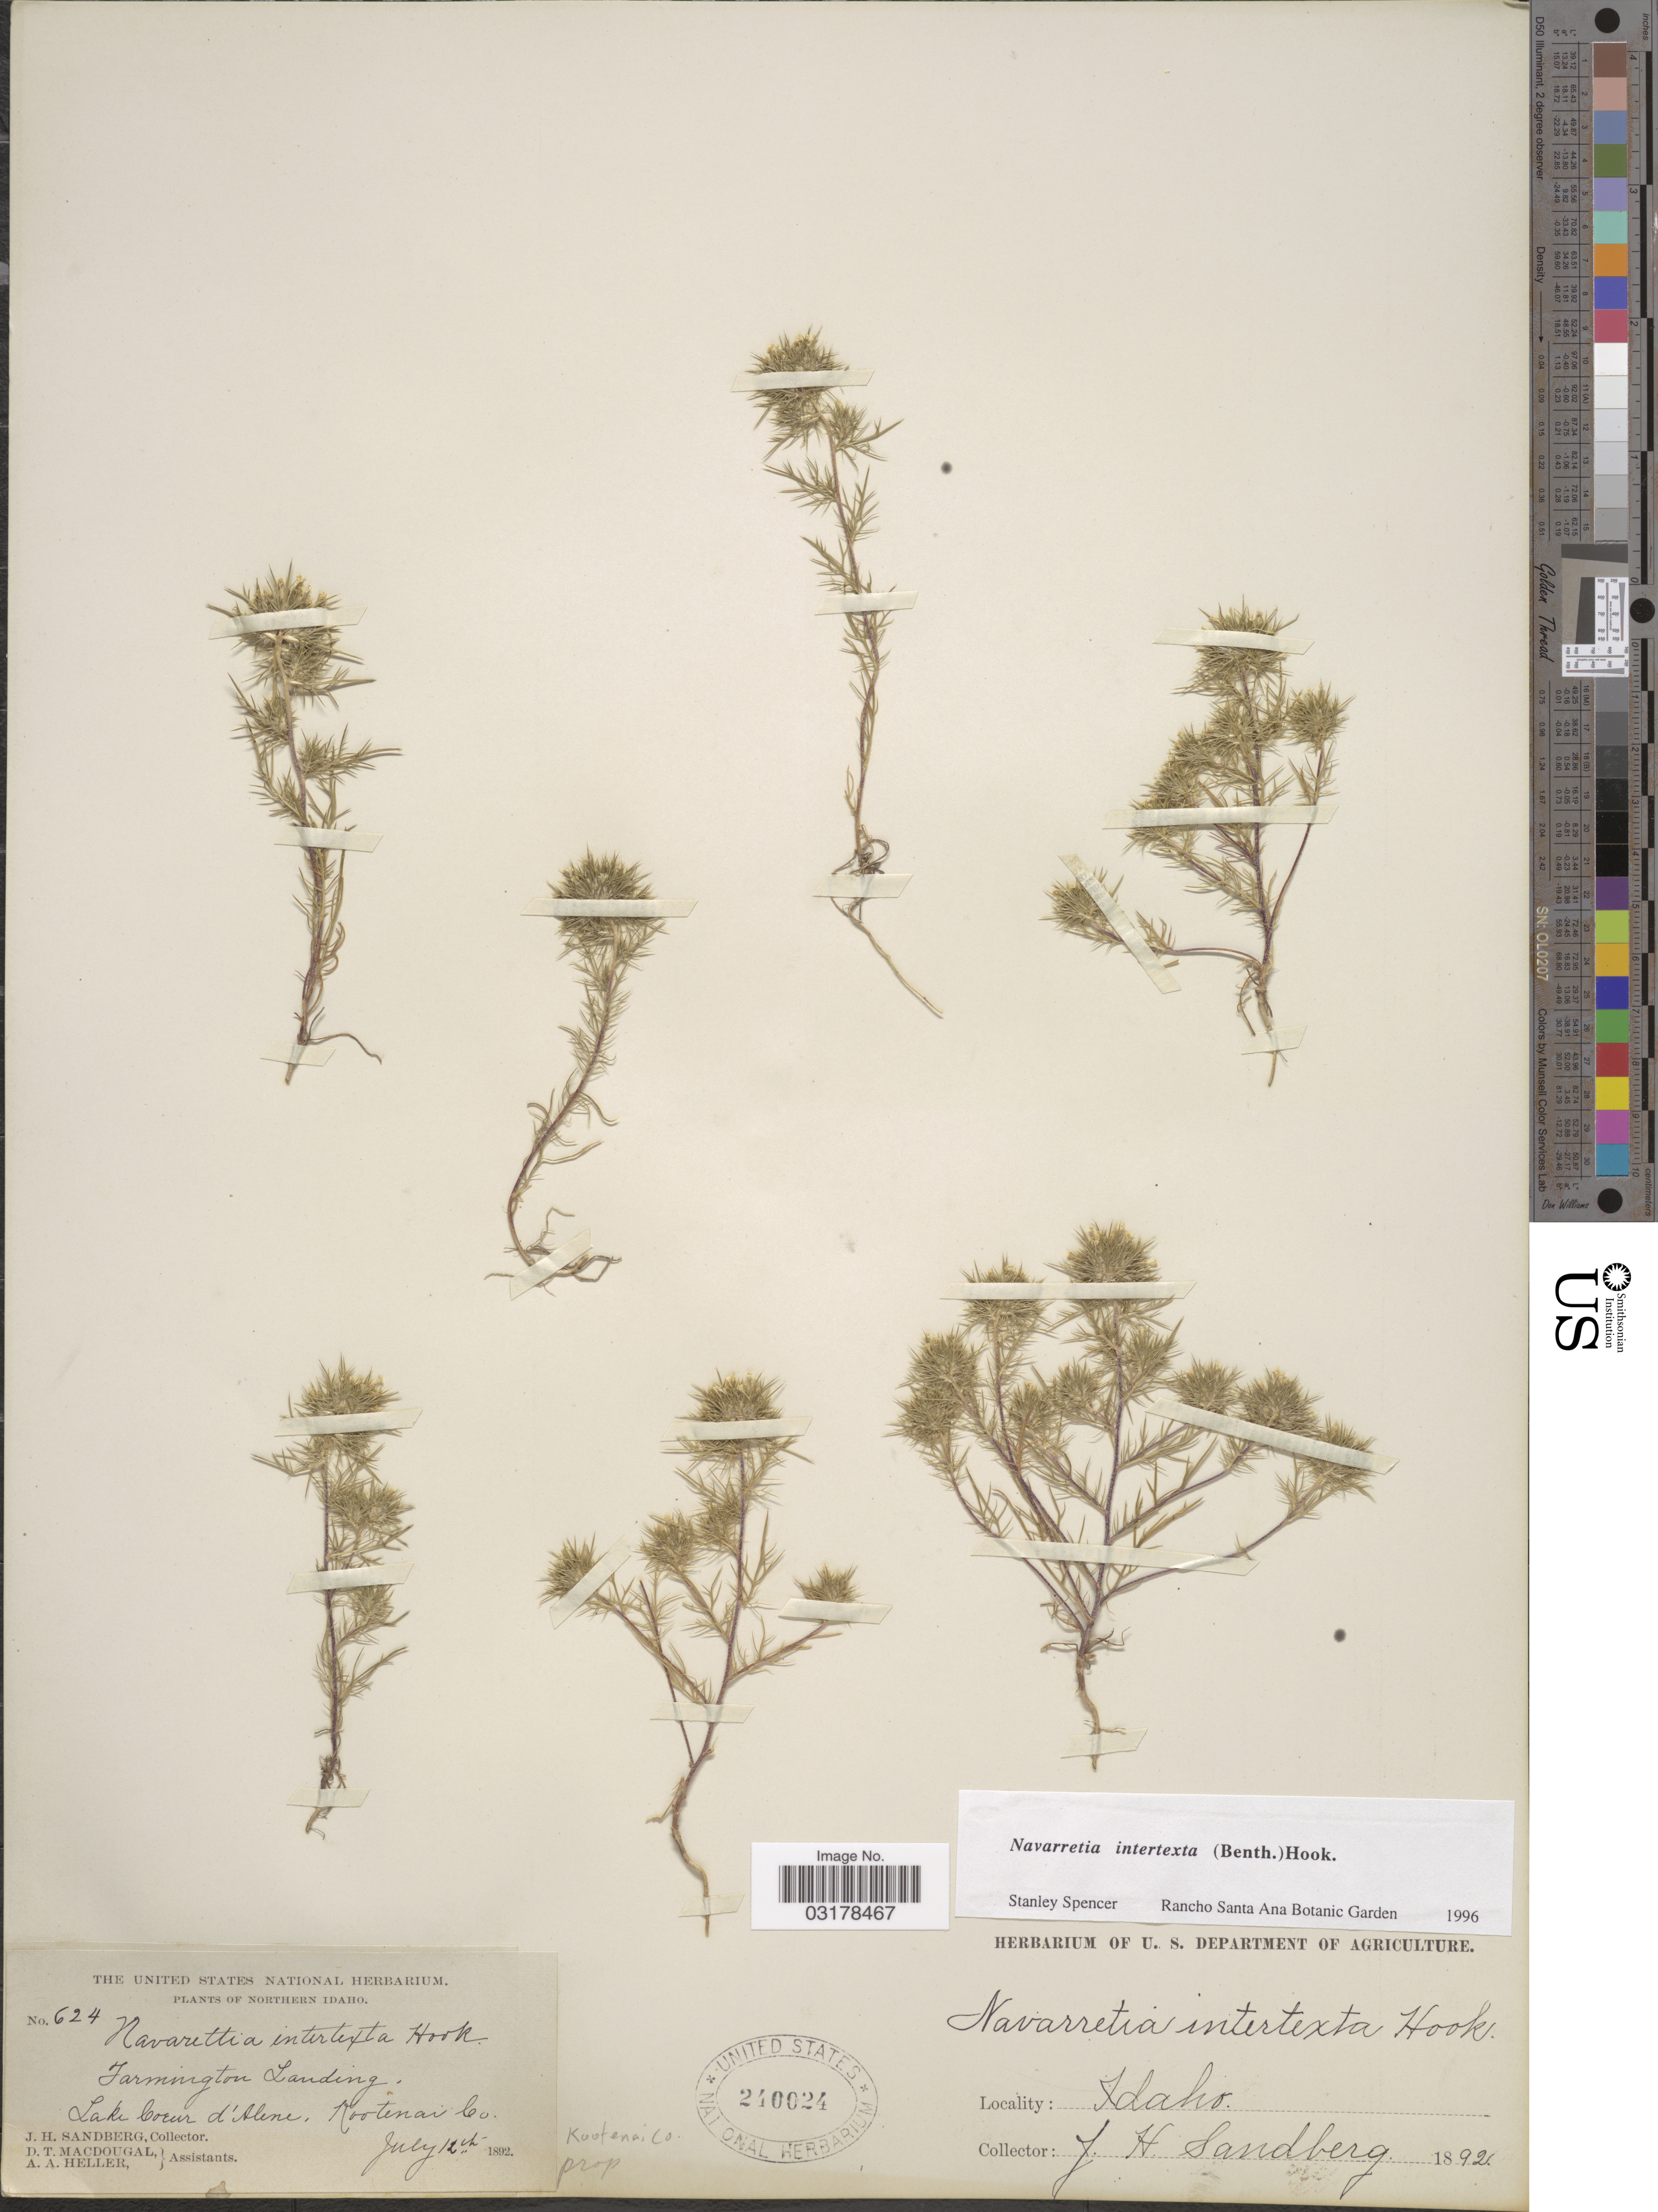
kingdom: Plantae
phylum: Tracheophyta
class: Magnoliopsida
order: Ericales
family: Polemoniaceae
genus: Navarretia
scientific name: Navarretia intertexta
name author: (Benth.) Hook.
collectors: J. H. Sandberg, D. T. MacDougal & A. A. Heller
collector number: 624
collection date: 1892-07-12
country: United States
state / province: Idaho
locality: Northern Idaho. Farmington Landing. Lake Coeur d'Alene. Kootenai Co.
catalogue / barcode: US 240024